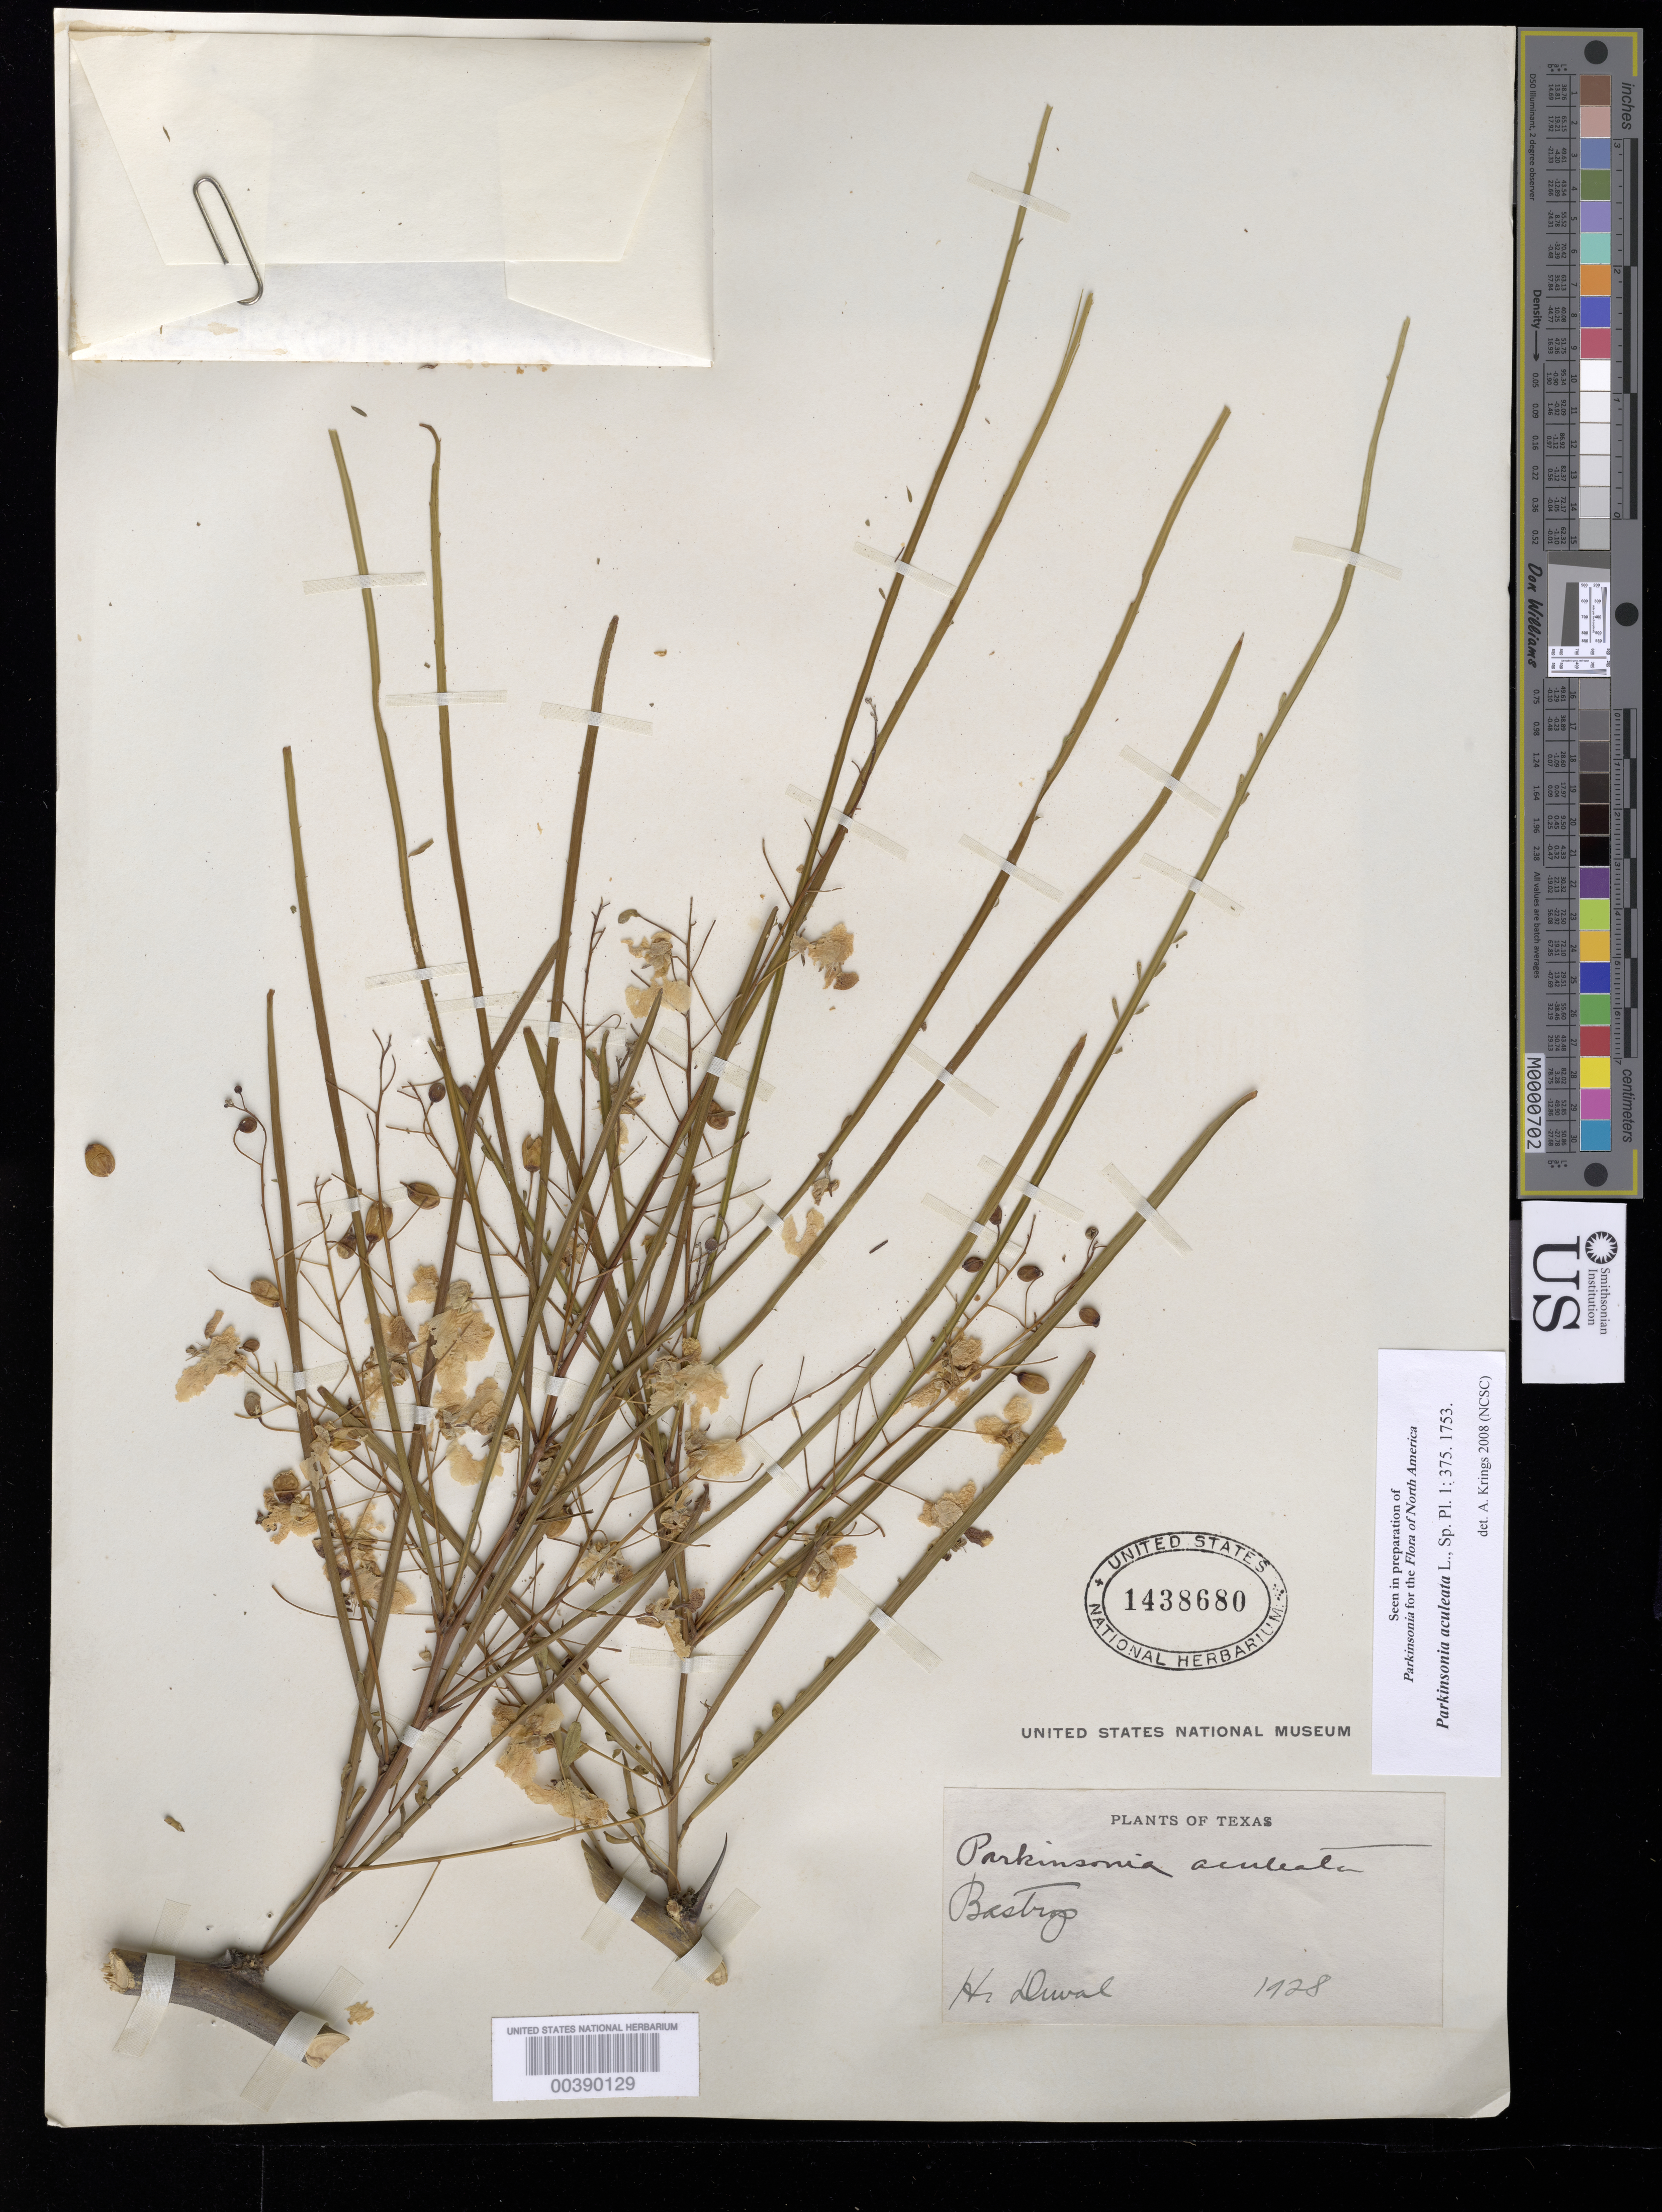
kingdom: Plantae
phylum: Tracheophyta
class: Magnoliopsida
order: Fabales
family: Fabaceae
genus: Parkinsonia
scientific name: Parkinsonia aculeata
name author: L.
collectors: H. Duval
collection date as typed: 1928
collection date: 1928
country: United States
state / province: Texas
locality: Bastrop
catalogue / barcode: US 1438680